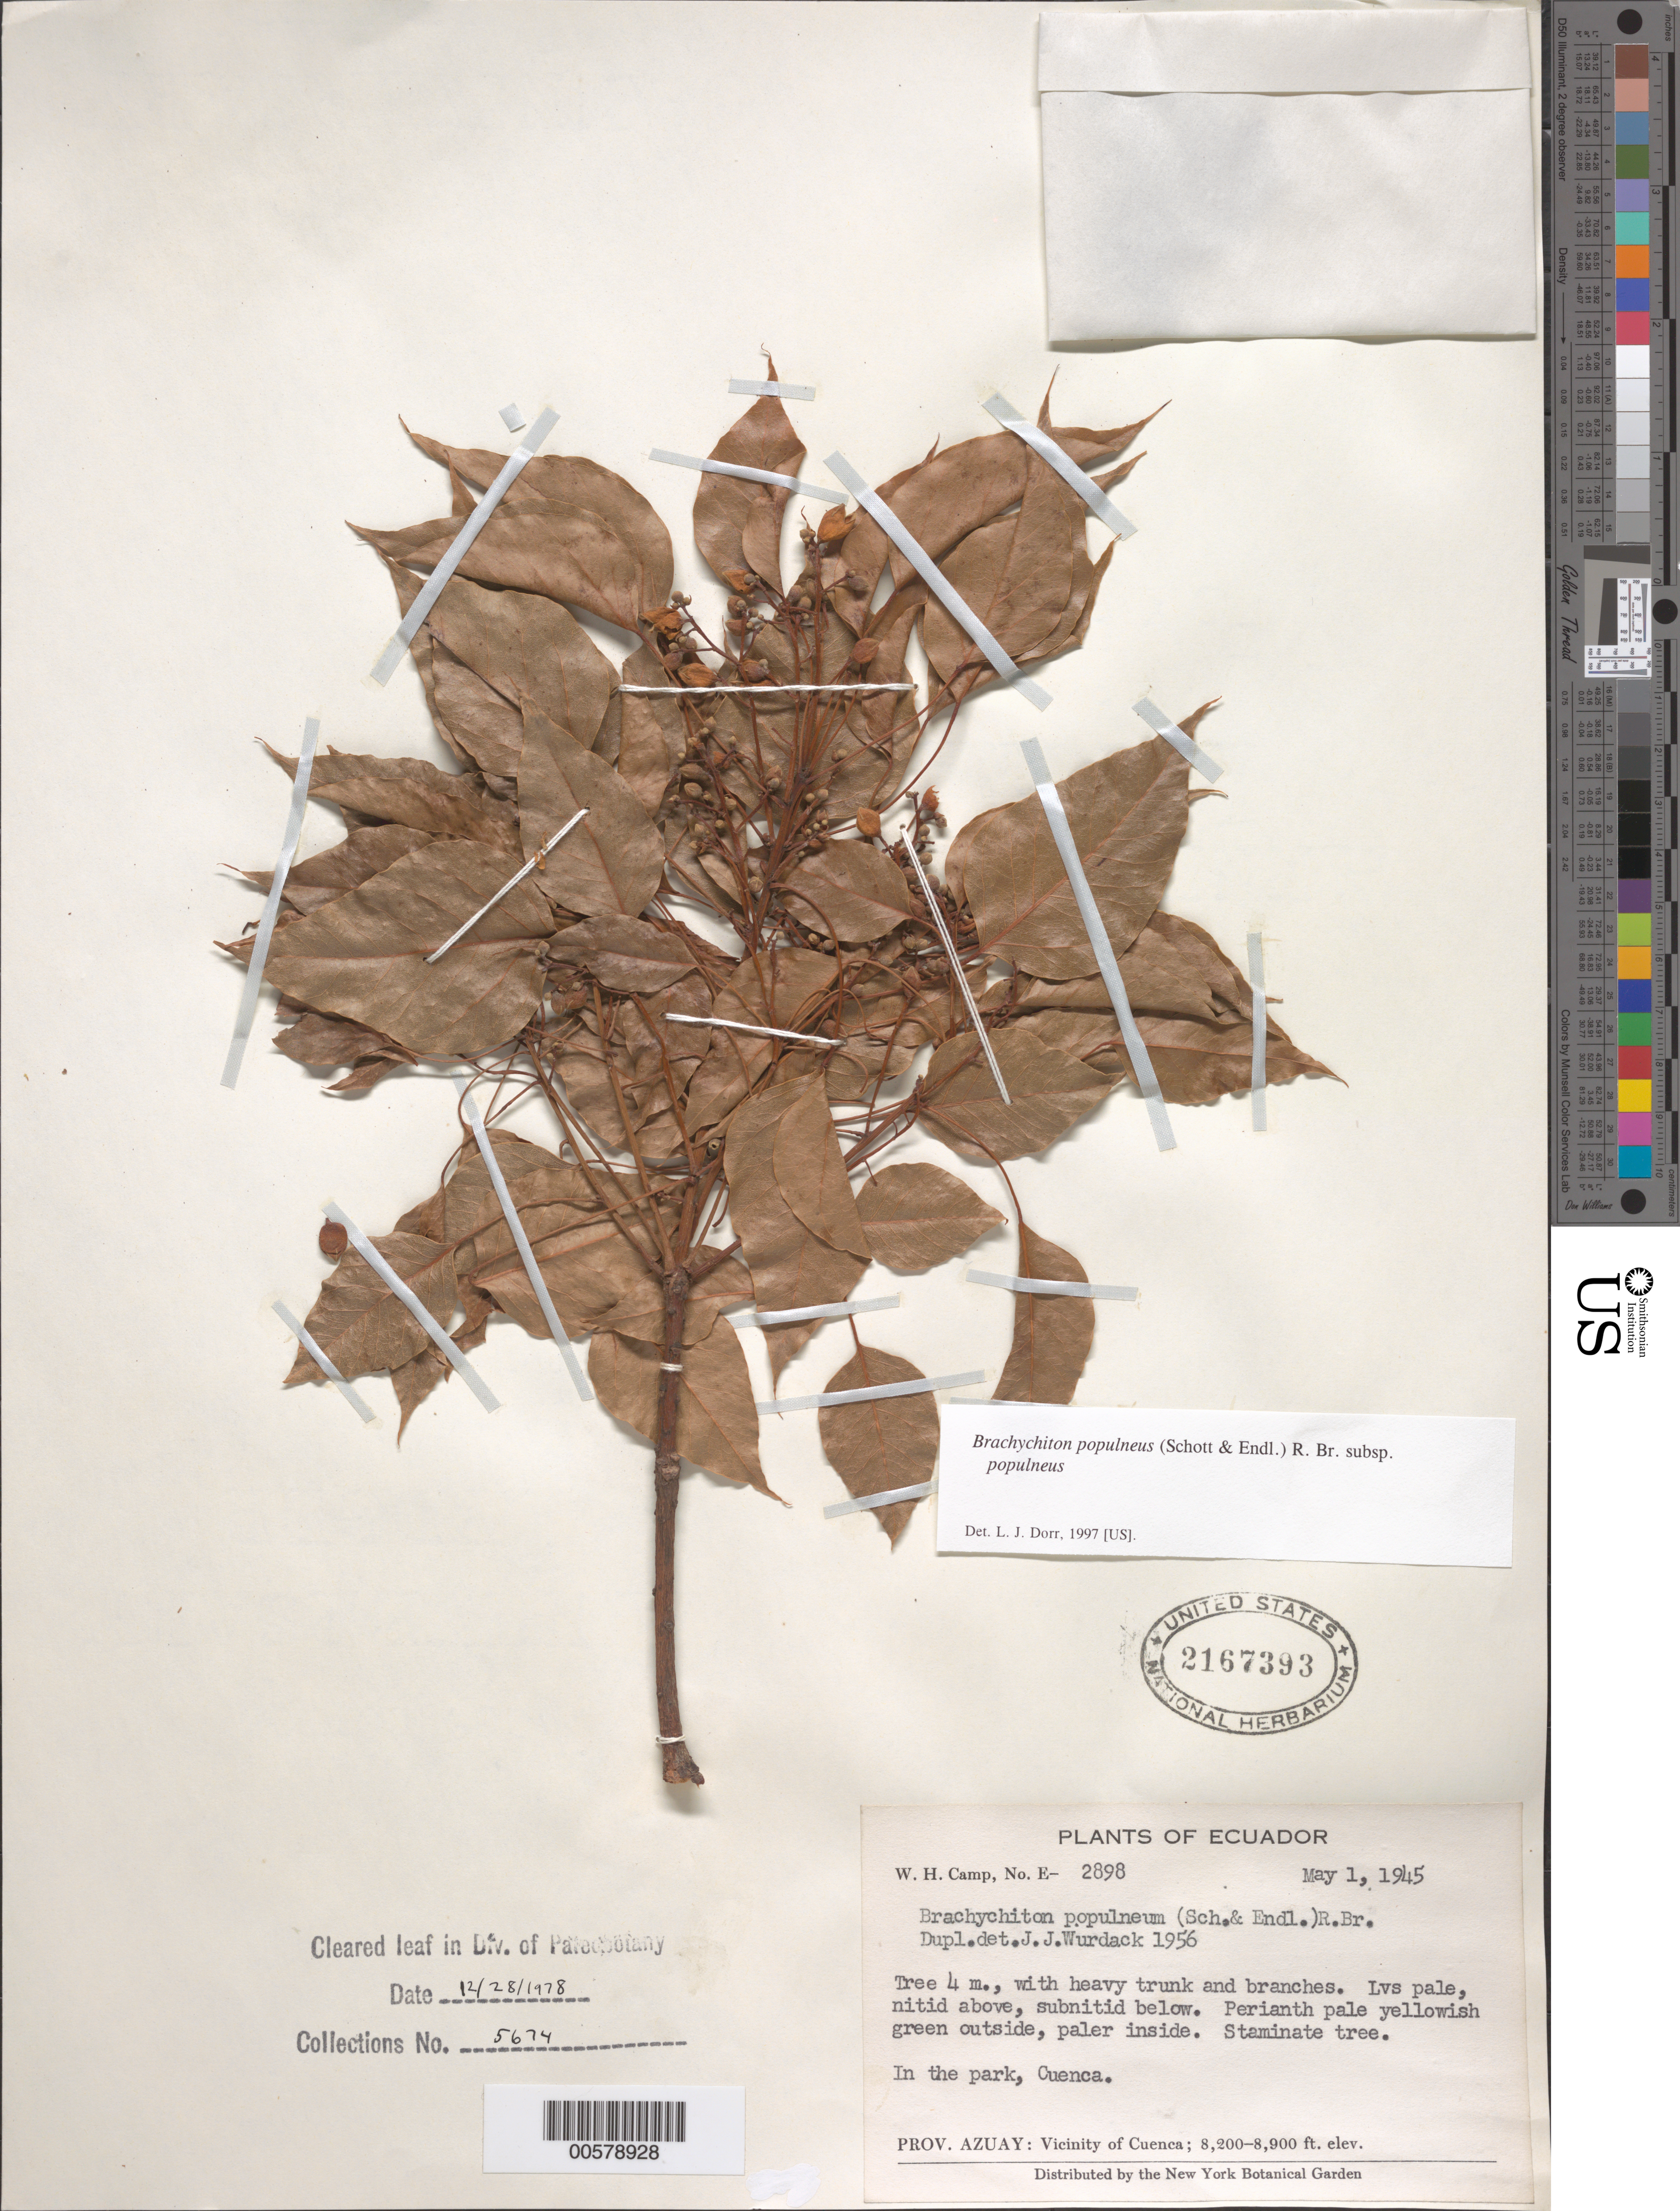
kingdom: Plantae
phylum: Tracheophyta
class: Magnoliopsida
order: Malvales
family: Malvaceae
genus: Brachychiton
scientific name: Brachychiton populneus subsp. populneus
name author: (Schott & Endl.) R. Br.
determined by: Gugmer, G.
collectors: W. H. Camp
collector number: E-2898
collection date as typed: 01 May 1945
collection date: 1945-05-01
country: Ecuador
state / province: Azuay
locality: Park, Cuenca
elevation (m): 2499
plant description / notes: NY, US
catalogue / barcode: US 2167393